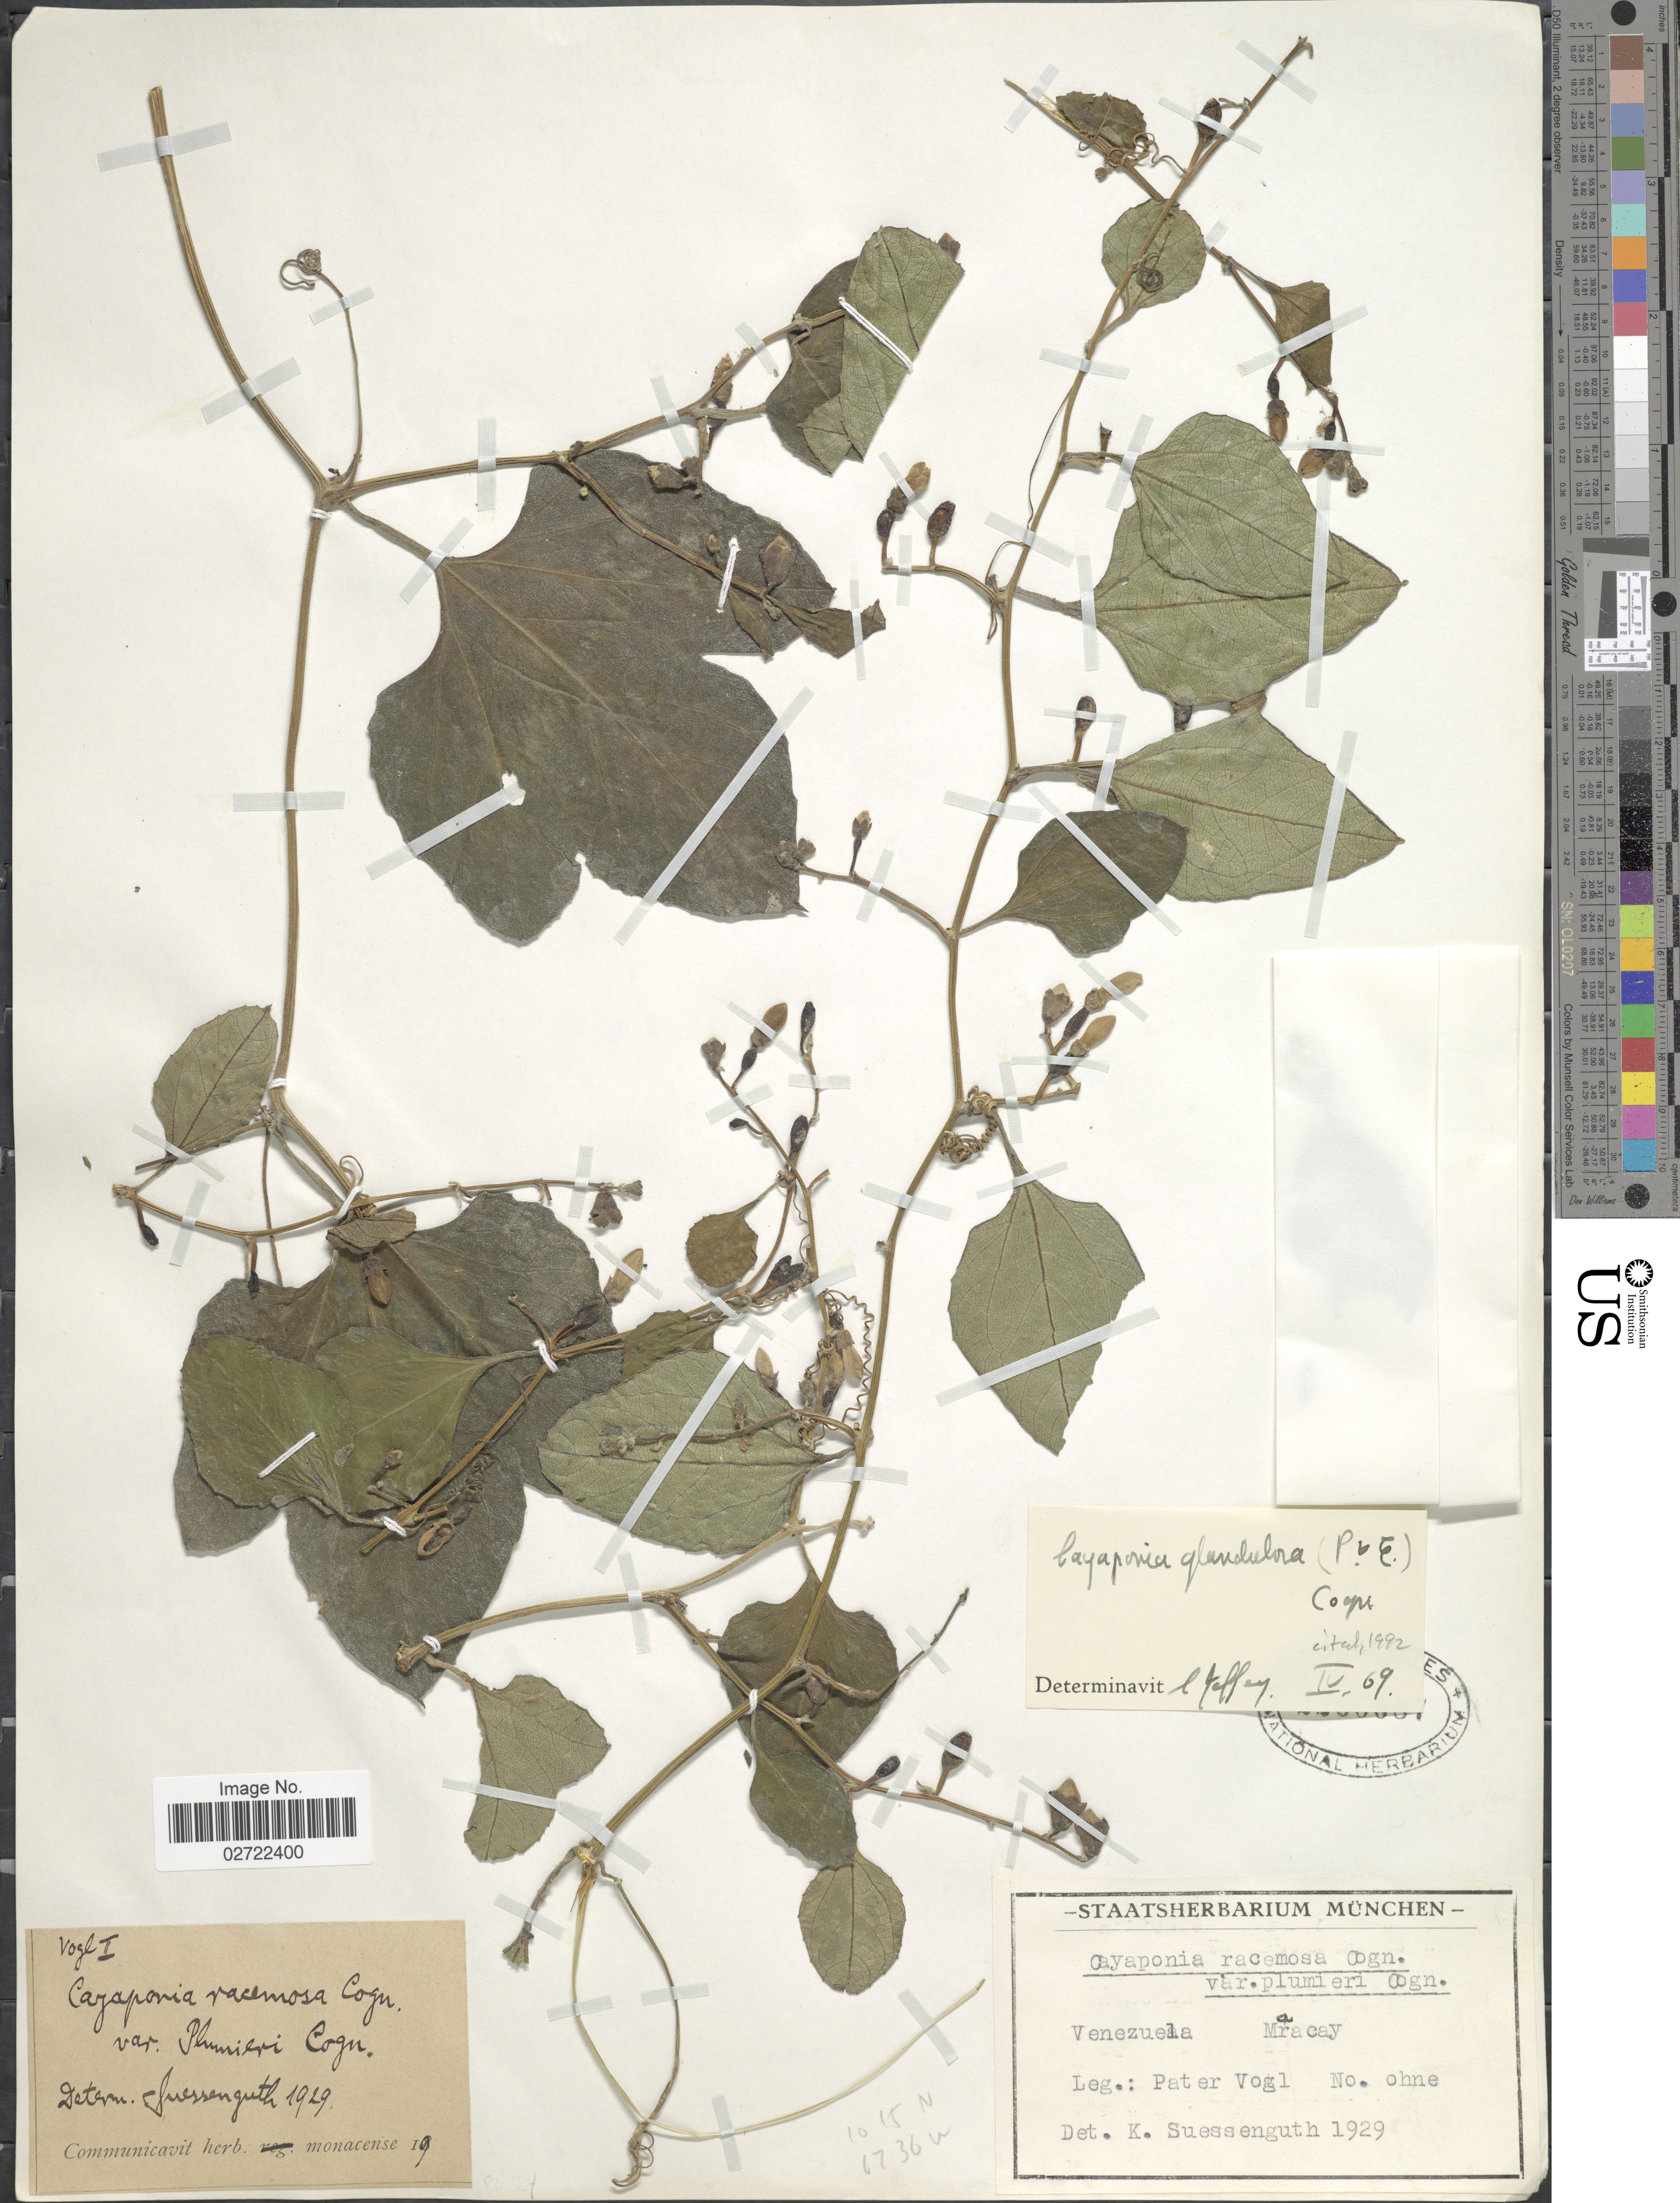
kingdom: Plantae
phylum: Tracheophyta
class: Magnoliopsida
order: Cucurbitales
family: Cucurbitaceae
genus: Cayaponia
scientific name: Cayaponia glandulosa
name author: (Poepp. & Endl.) Cogn.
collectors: P. Vogl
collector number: ohne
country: Venezuela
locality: Maracay.